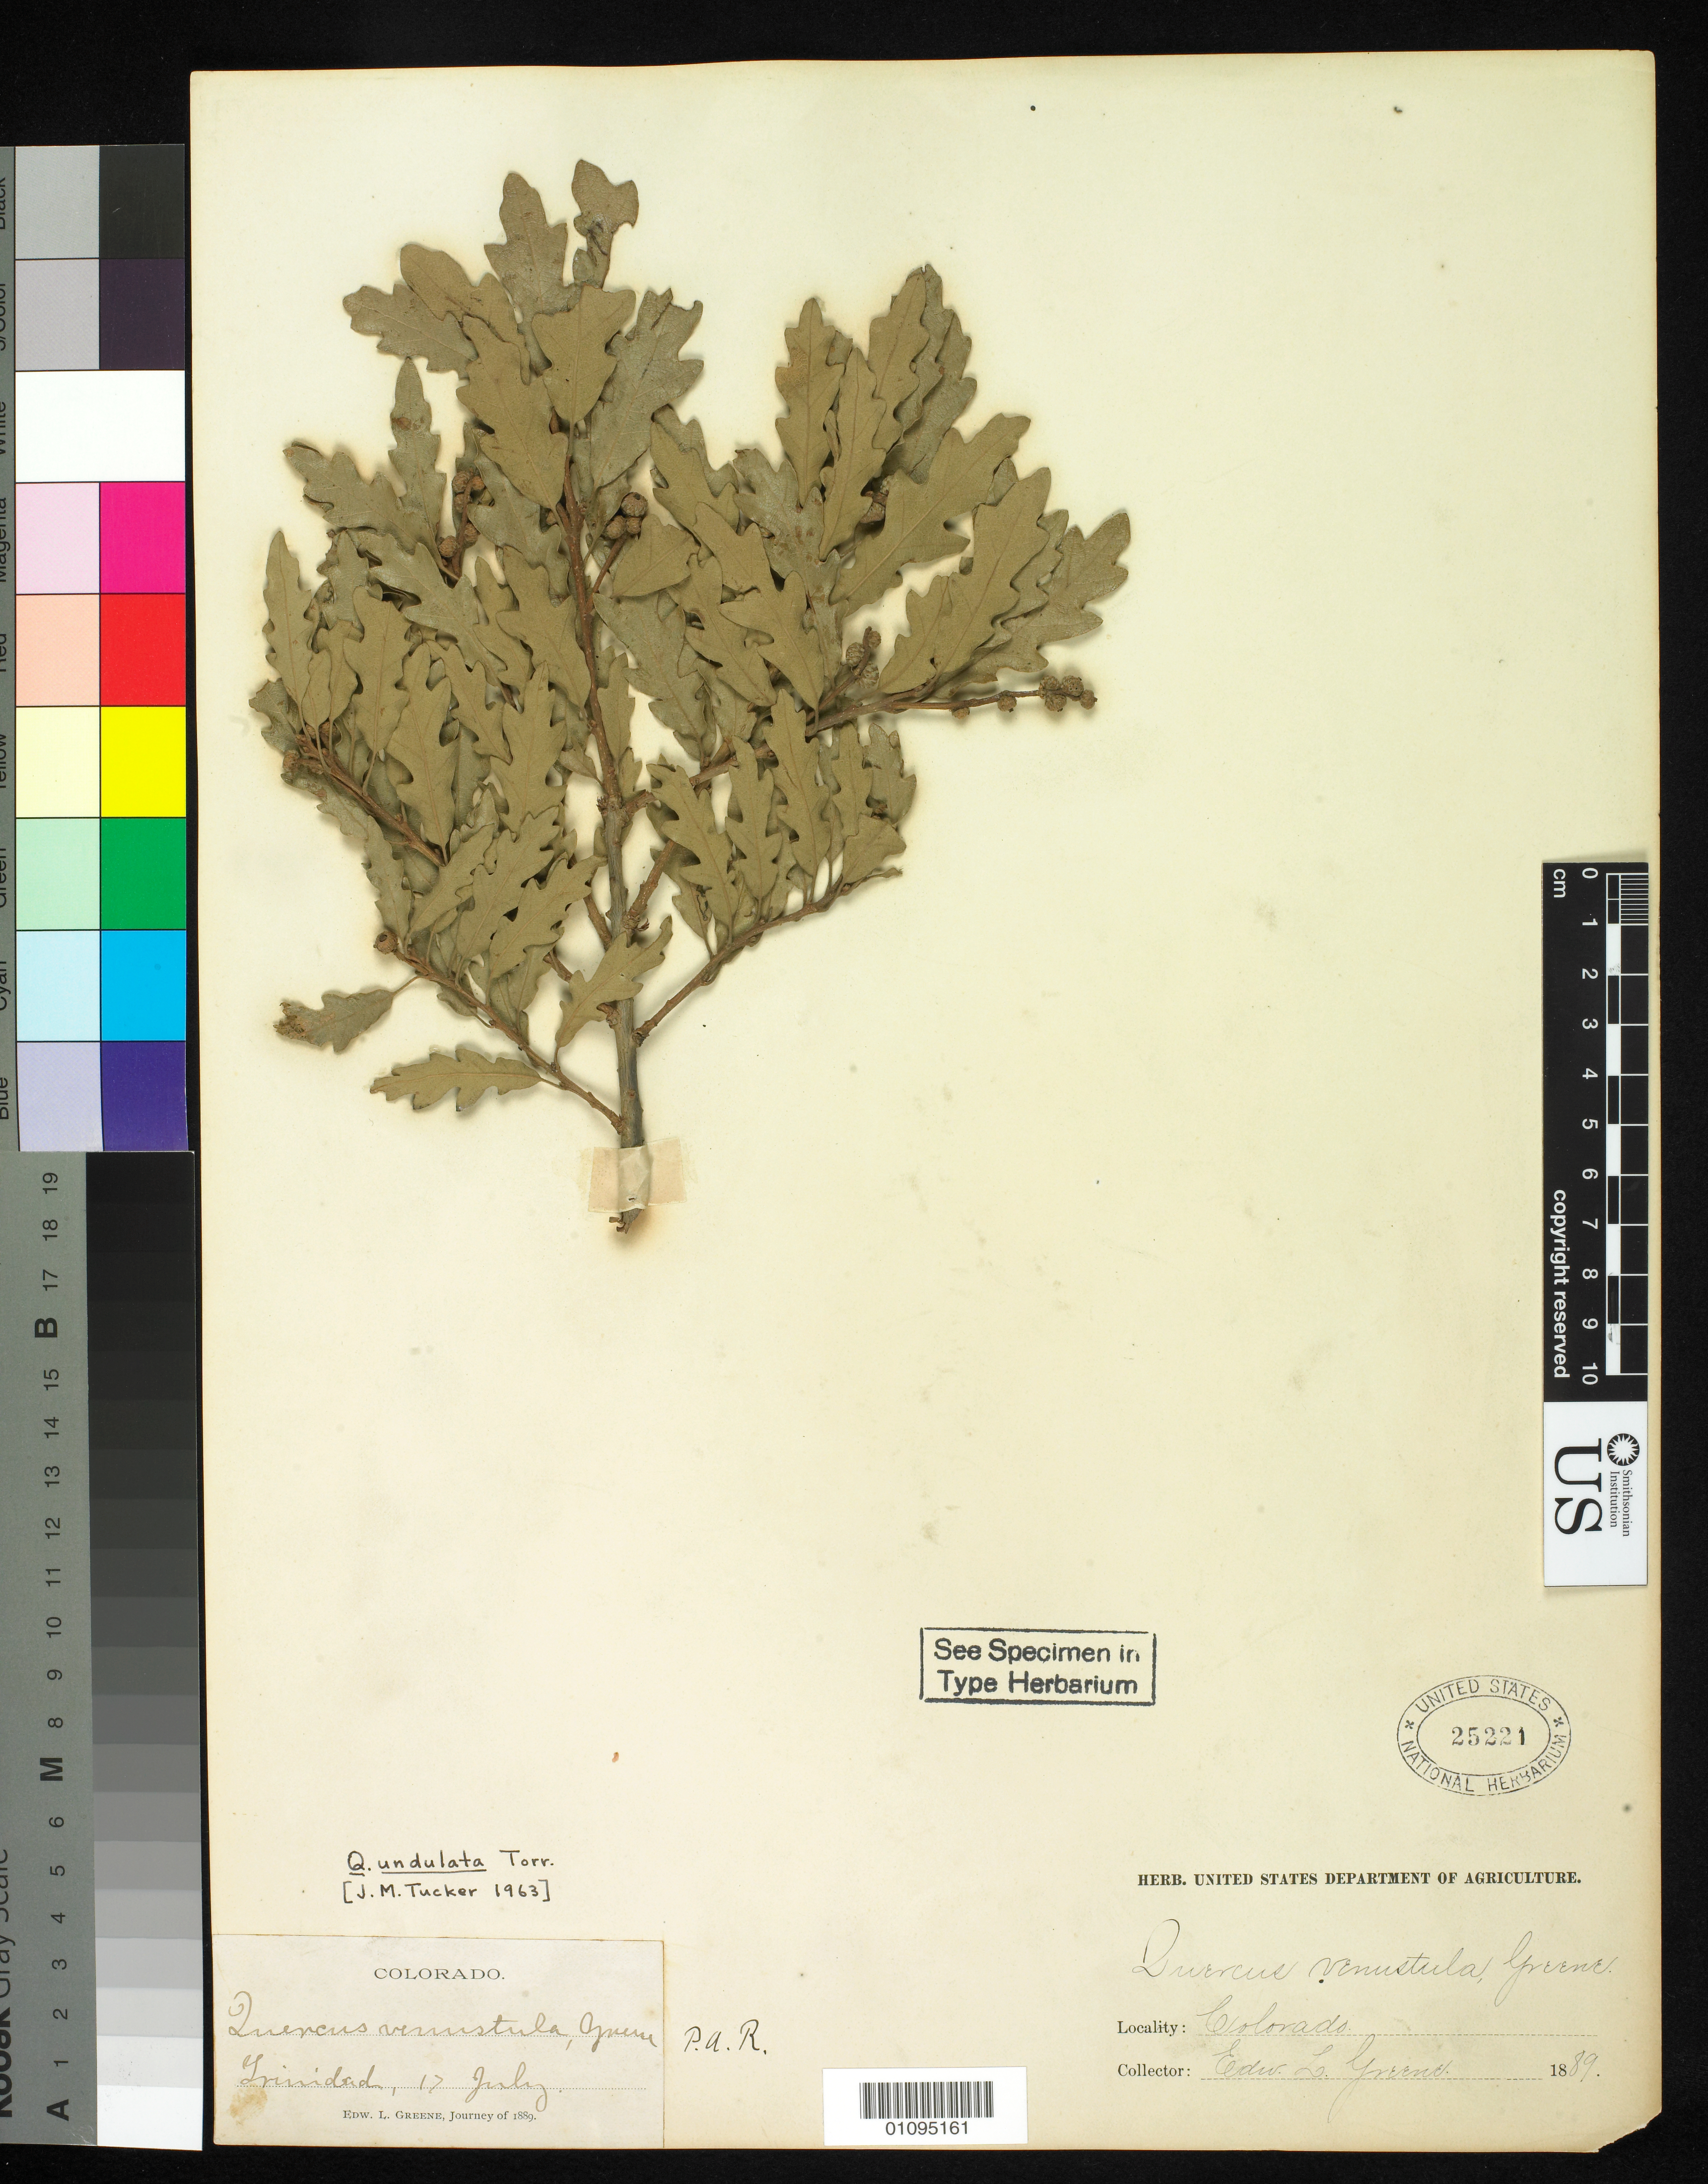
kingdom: Plantae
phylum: Tracheophyta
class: Magnoliopsida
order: Fagales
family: Fagaceae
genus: Quercus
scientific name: Quercus venustula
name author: Greene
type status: Type Collection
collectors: E. L. Greene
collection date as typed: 17 Jul 1889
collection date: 1889-07-17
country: United States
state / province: Colorado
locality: Trinidad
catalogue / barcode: US 25221